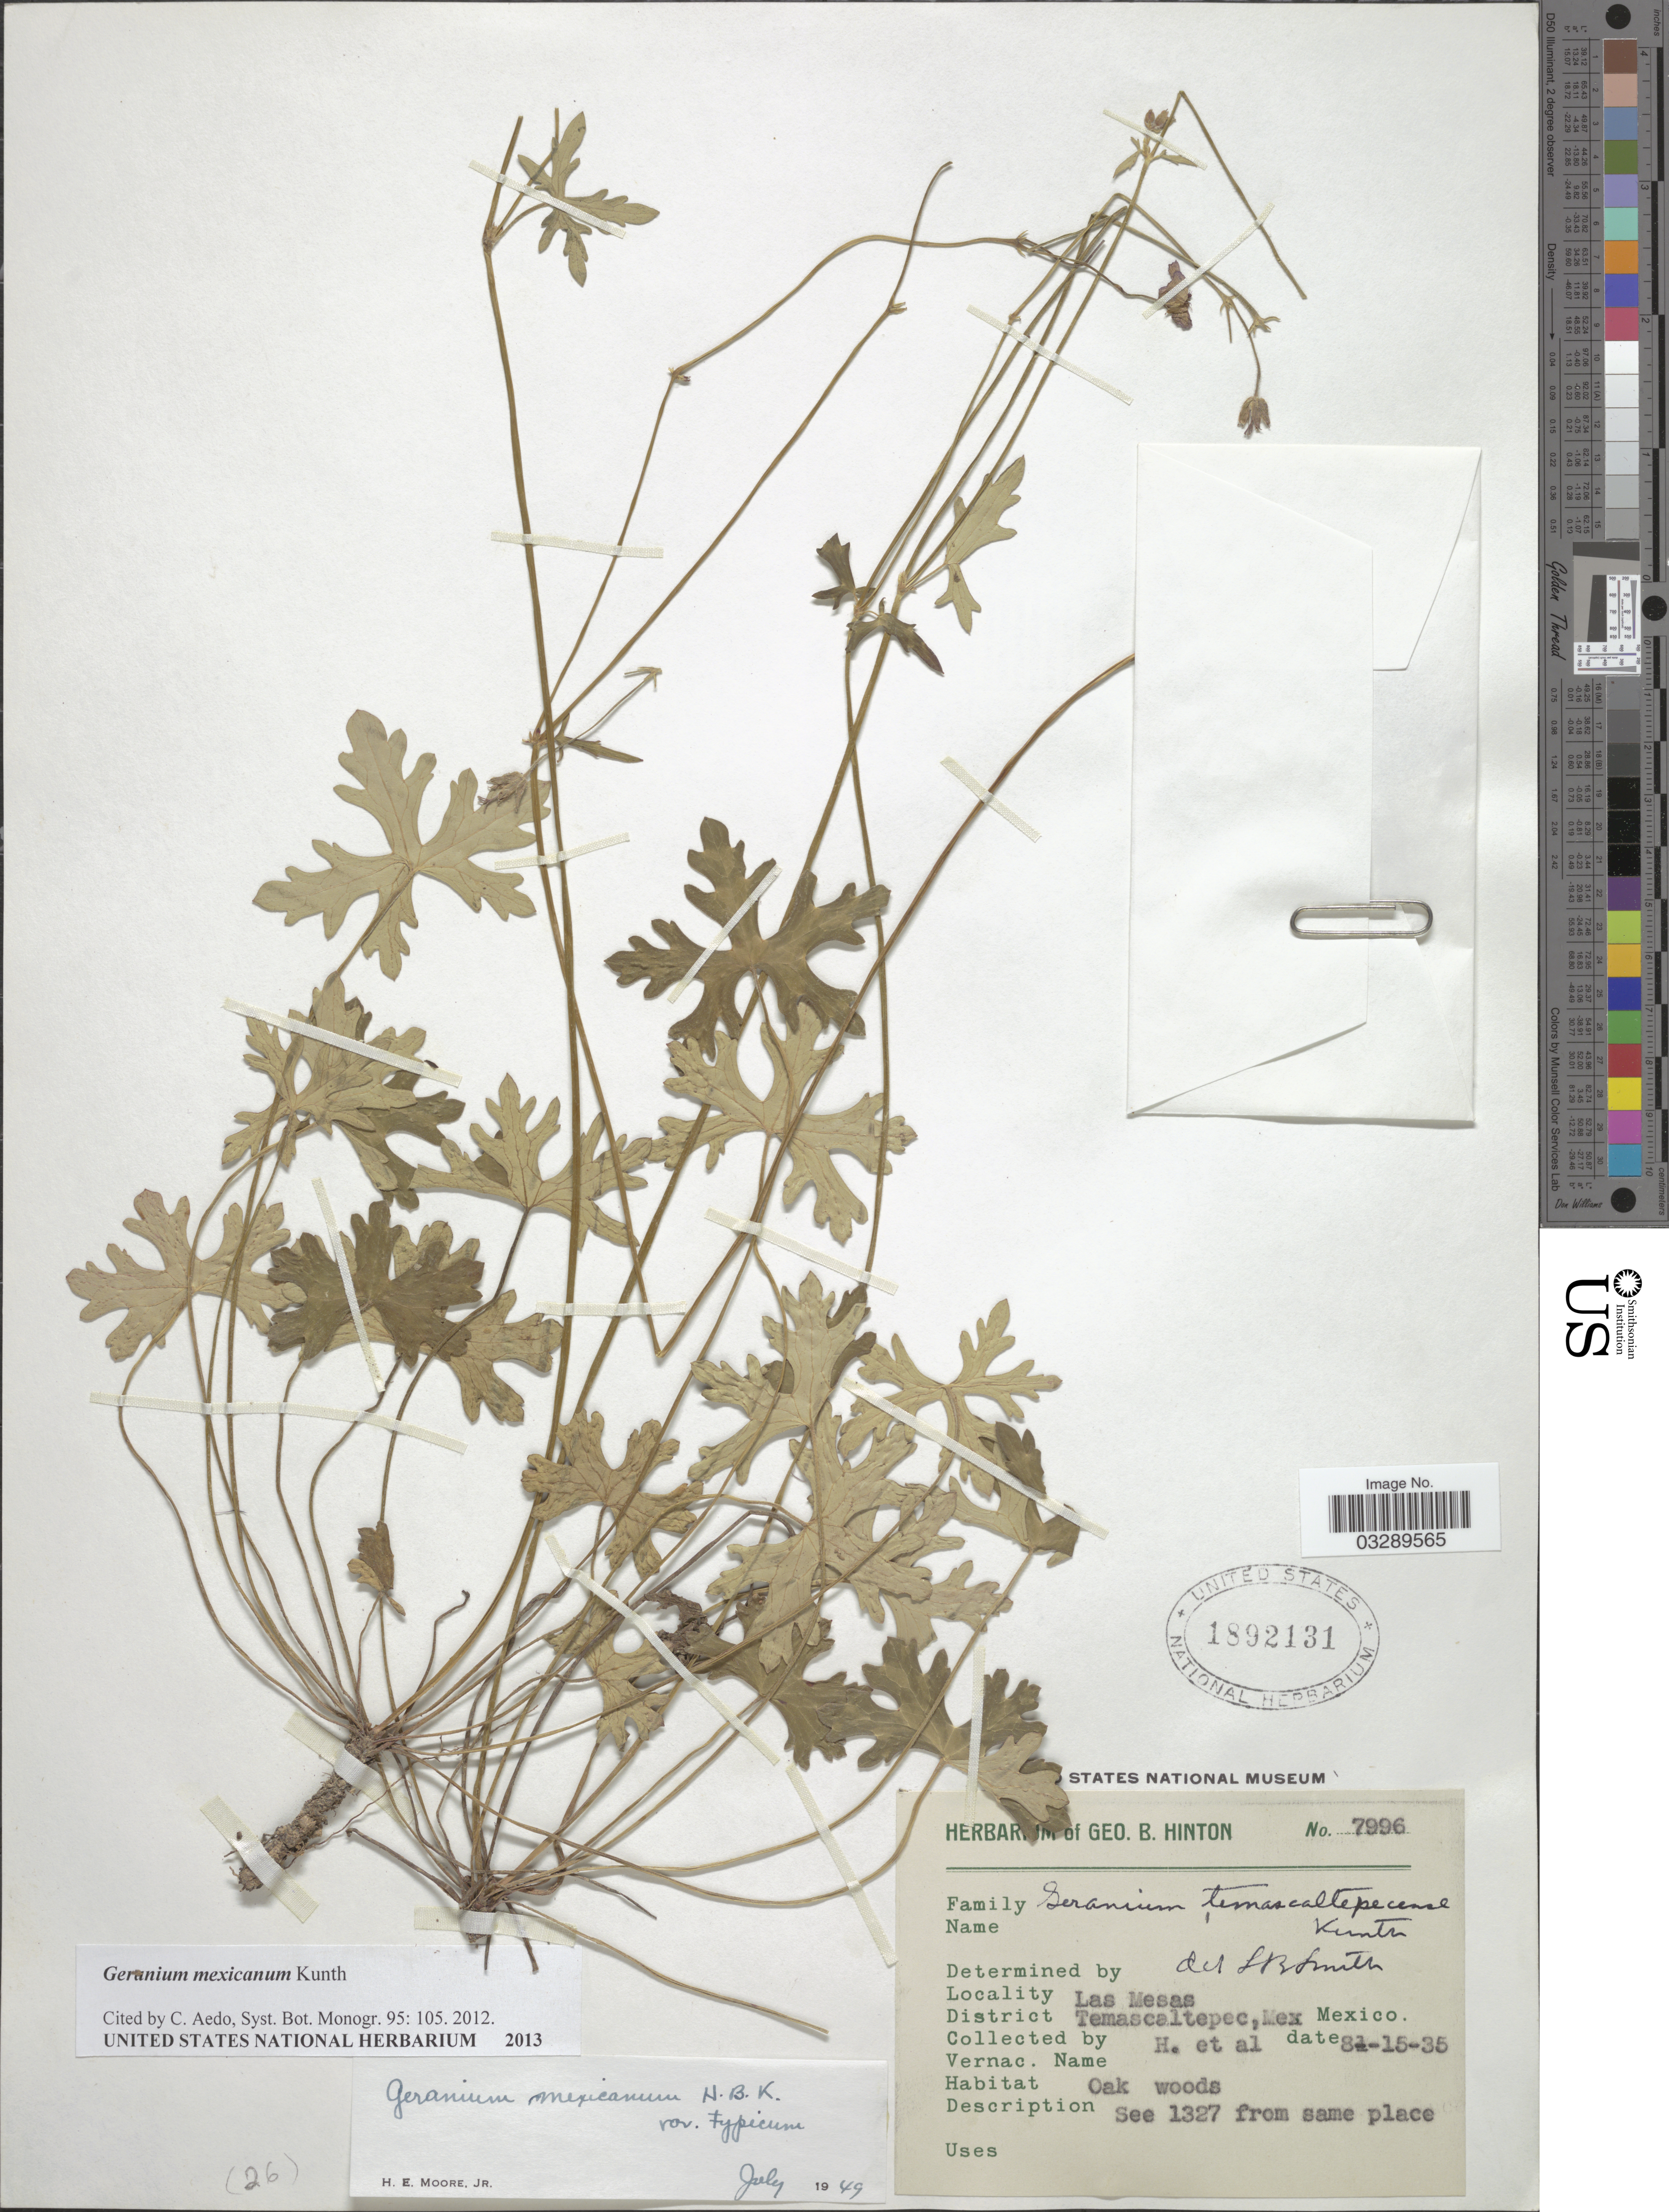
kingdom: Plantae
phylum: Tracheophyta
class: Magnoliopsida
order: Geraniales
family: Geraniaceae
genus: Geranium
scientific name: Geranium mexicanum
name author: Kunth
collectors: G. B. Hinton & et al.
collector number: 7996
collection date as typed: Transcribed d/m/y: 15/8/35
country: Mexico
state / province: México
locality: Las Mesas. District Temascaltepec, Mex.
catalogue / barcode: US 1892131